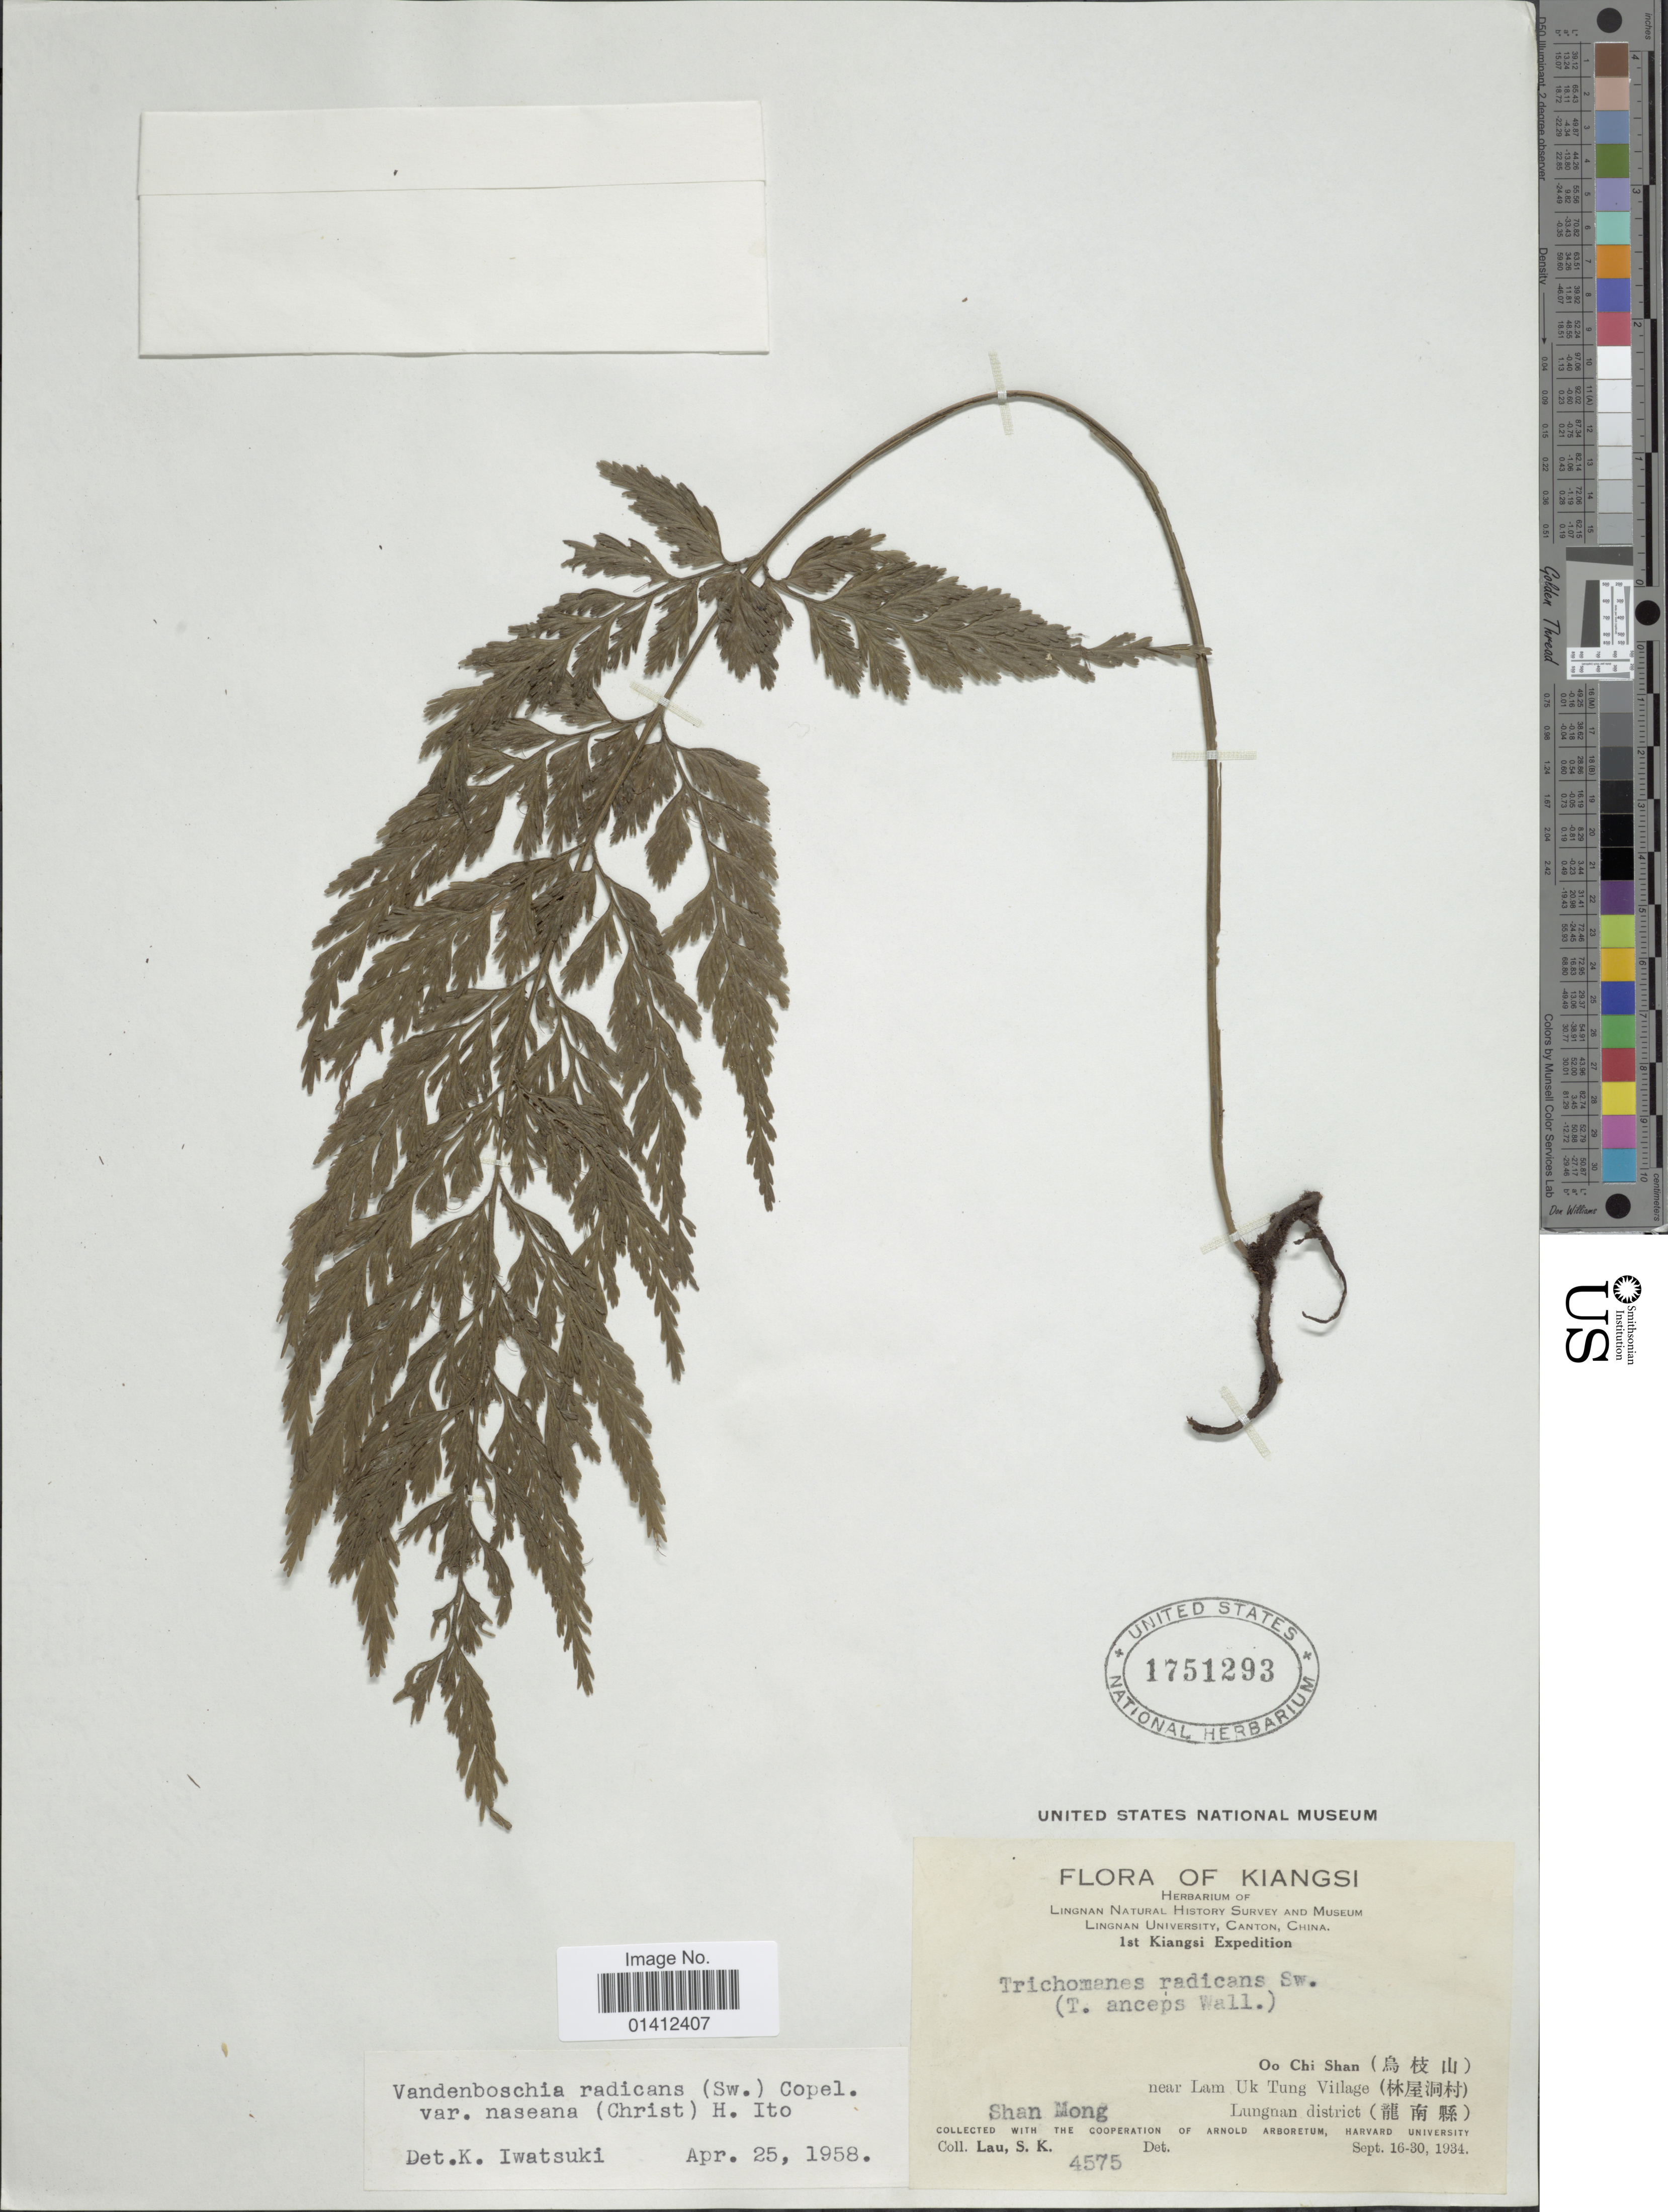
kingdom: Plantae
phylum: Tracheophyta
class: Polypodiopsida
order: Hymenophyllales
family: Hymenophyllaceae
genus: Vandenboschia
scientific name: Vandenboschia radicans var. naseana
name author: (Christ) H. Itô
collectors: S. K. Lau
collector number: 4575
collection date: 1934-09-16/1934-09-30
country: China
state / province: Jiangxi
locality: Kiangsi, Oo Chi Shan (X) near Lam Uk Tung Village (X) Lungan district (X), Shan Mong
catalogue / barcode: US 1751293